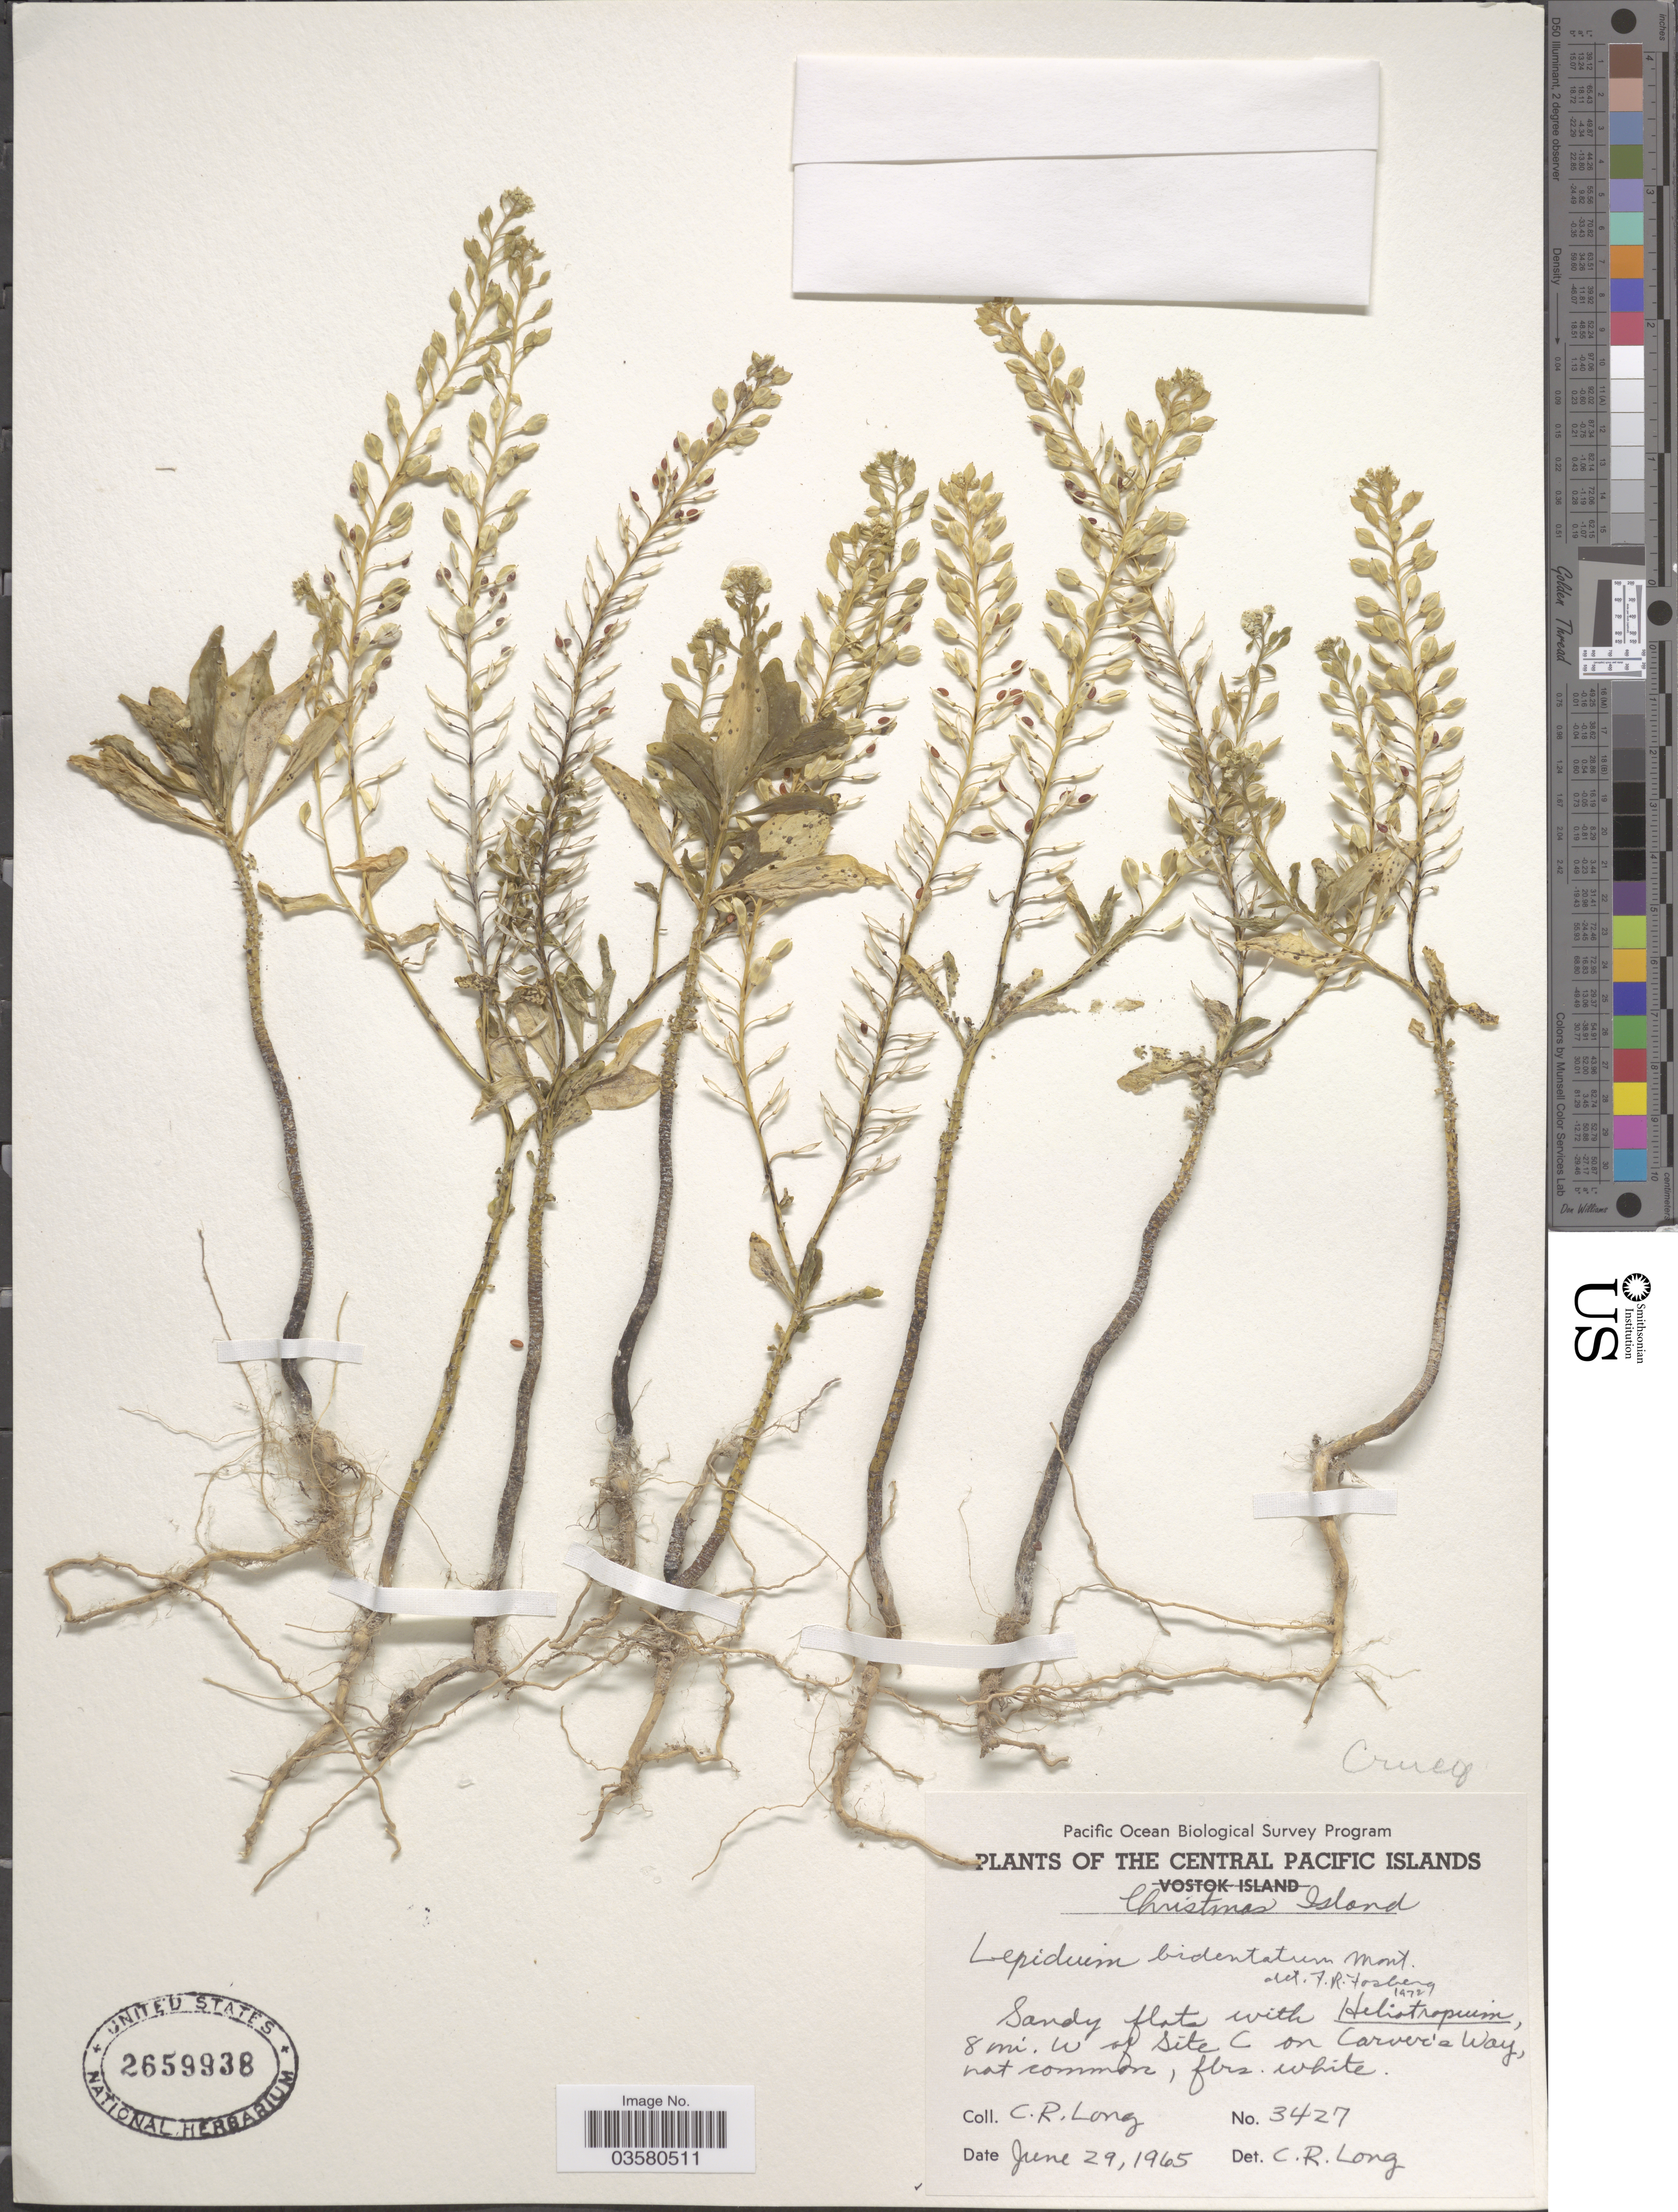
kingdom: Plantae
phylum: Tracheophyta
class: Magnoliopsida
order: Brassicales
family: Brassicaceae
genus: Lepidium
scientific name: Lepidium bidentatum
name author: Montin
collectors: C. R. Long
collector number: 3427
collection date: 1965-06-29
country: Kiribati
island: Kiritimati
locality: The Central Pacific Islands. Christmas Island. 8 mi. W of site C on Carver's Way.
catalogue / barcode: US 2659938